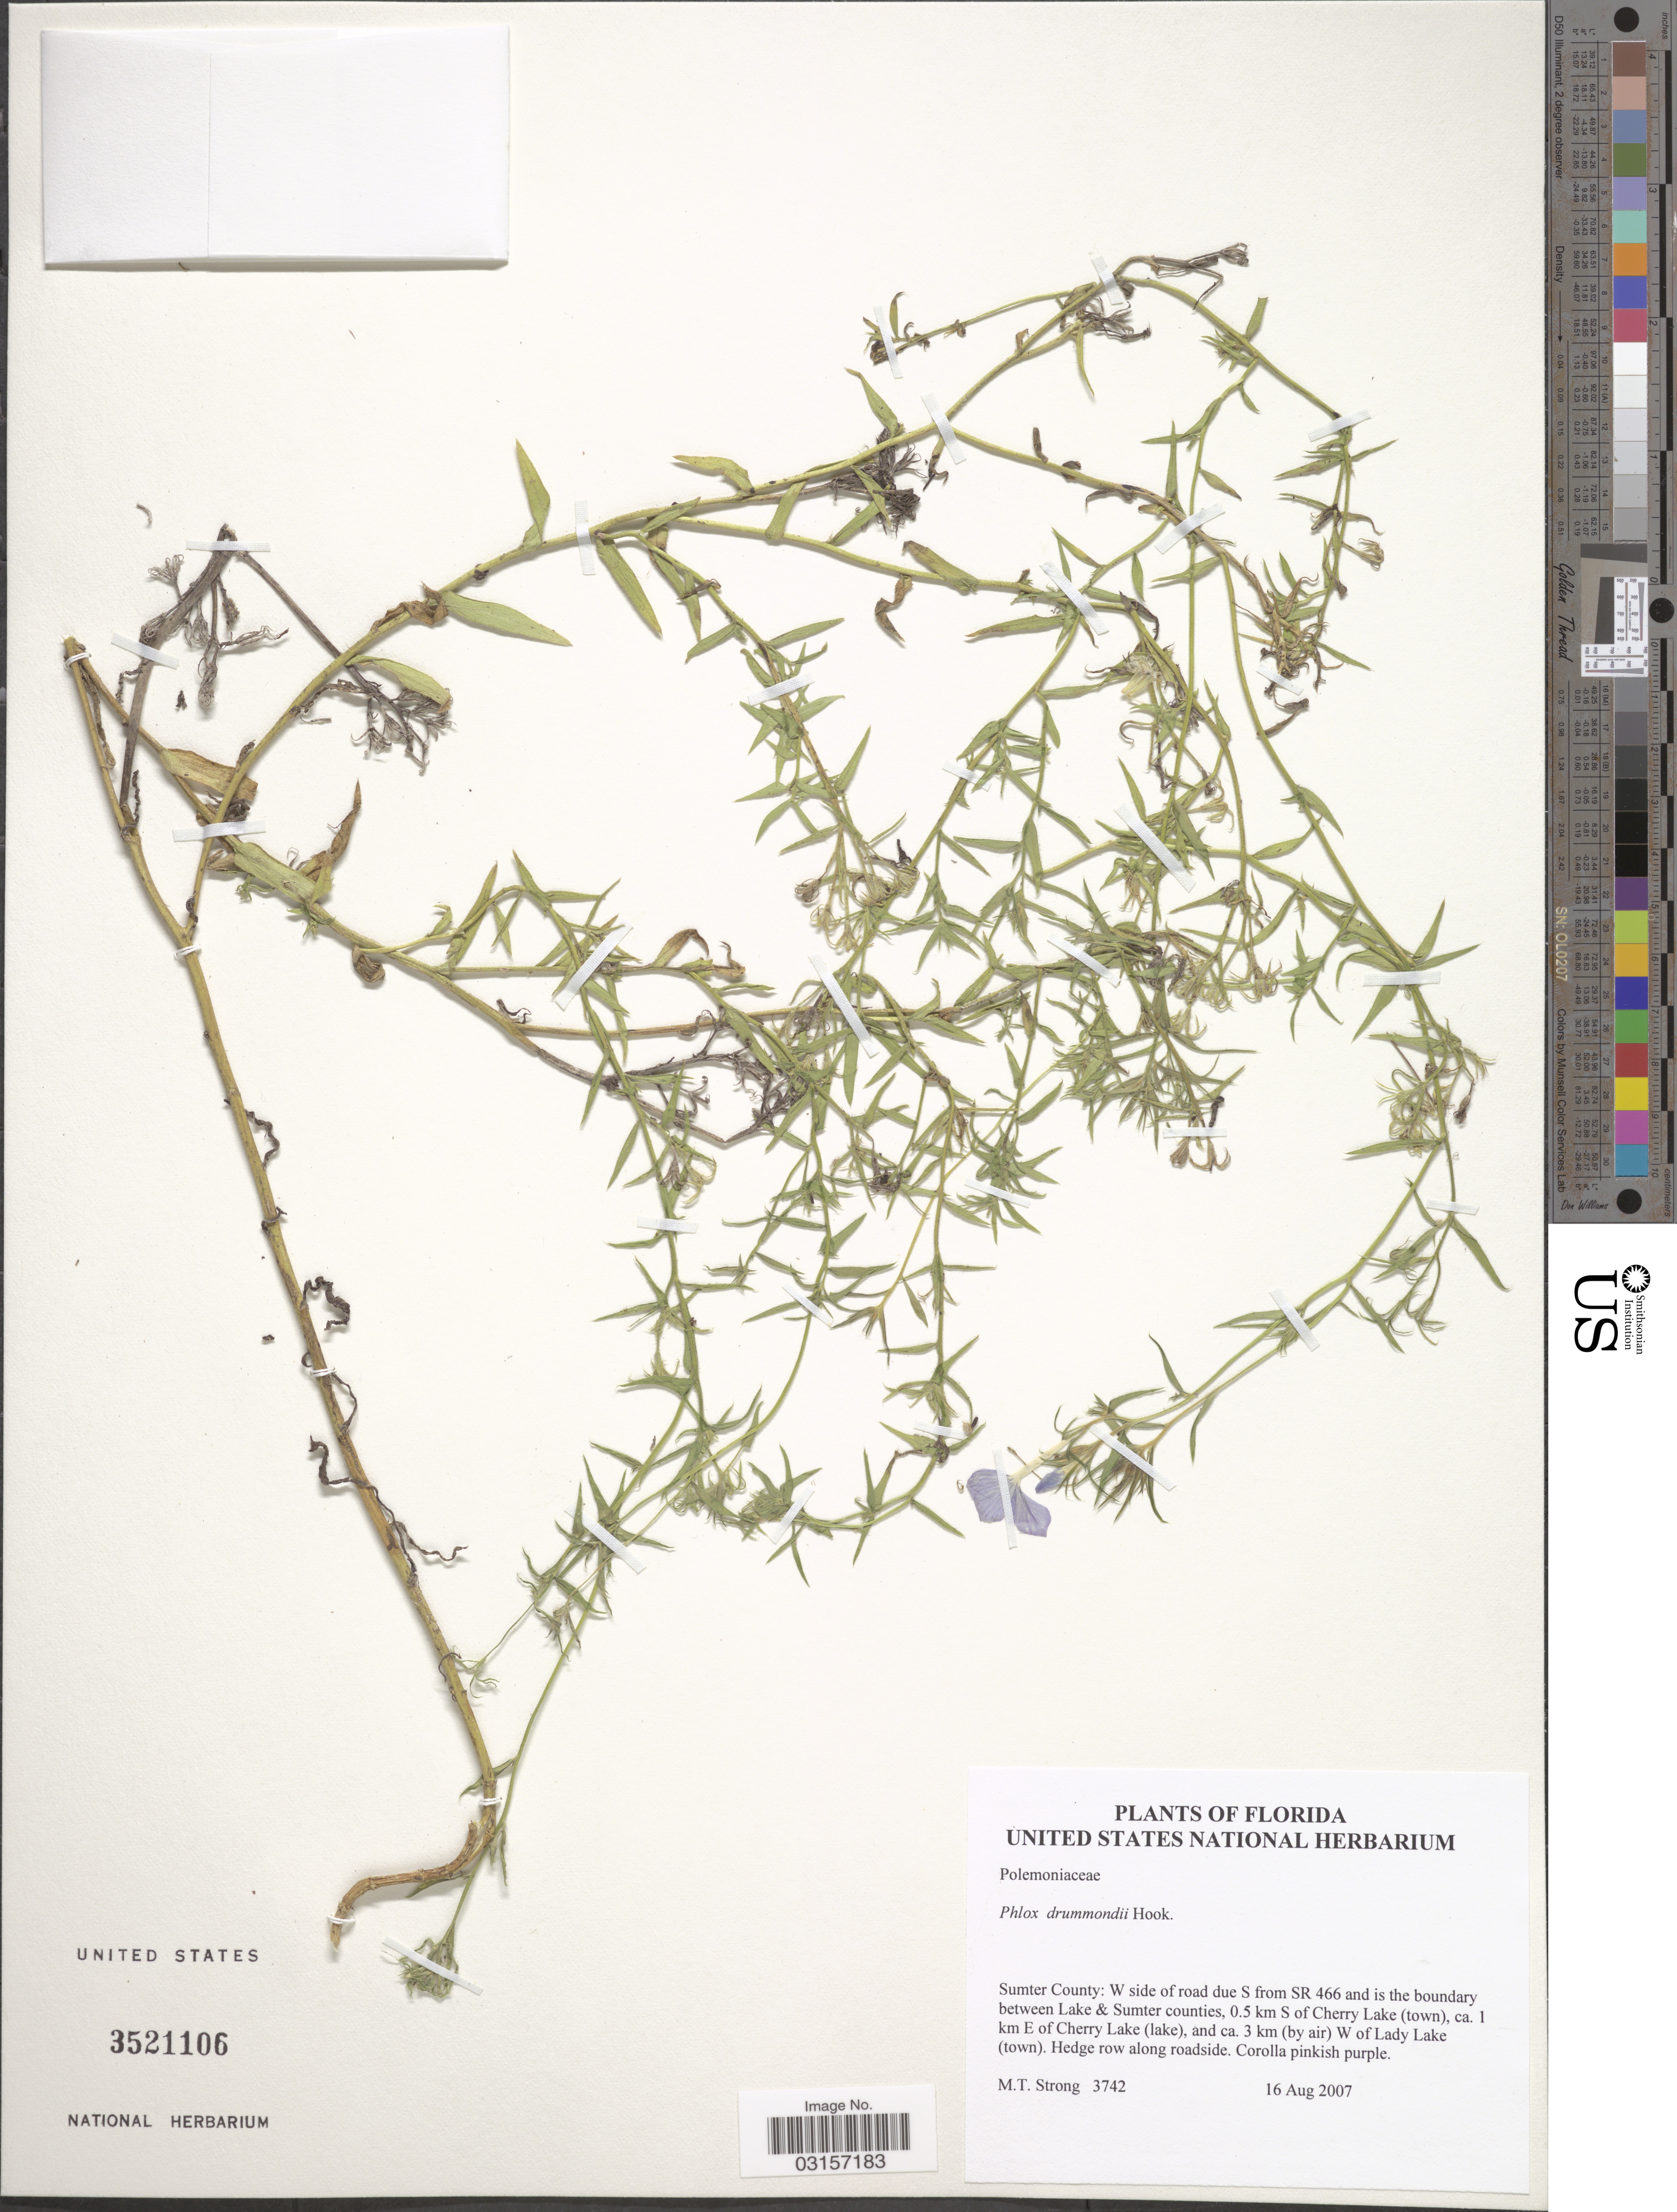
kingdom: Plantae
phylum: Tracheophyta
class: Magnoliopsida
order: Ericales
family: Polemoniaceae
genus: Phlox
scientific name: Phlox drummondii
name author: Hook.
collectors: M. T. Strong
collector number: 3742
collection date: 2007-08-16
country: United States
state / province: Florida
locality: Sumter County: W side of road due S from SR 446 and is the boundary between Lake of Sumter counties, 0.5 km S of Cherry Lake (town), ca. 1 km E of Cherry Lake (lake), and ca. 3 km (by air) W of Lady Lake (town).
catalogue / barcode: US 3521106